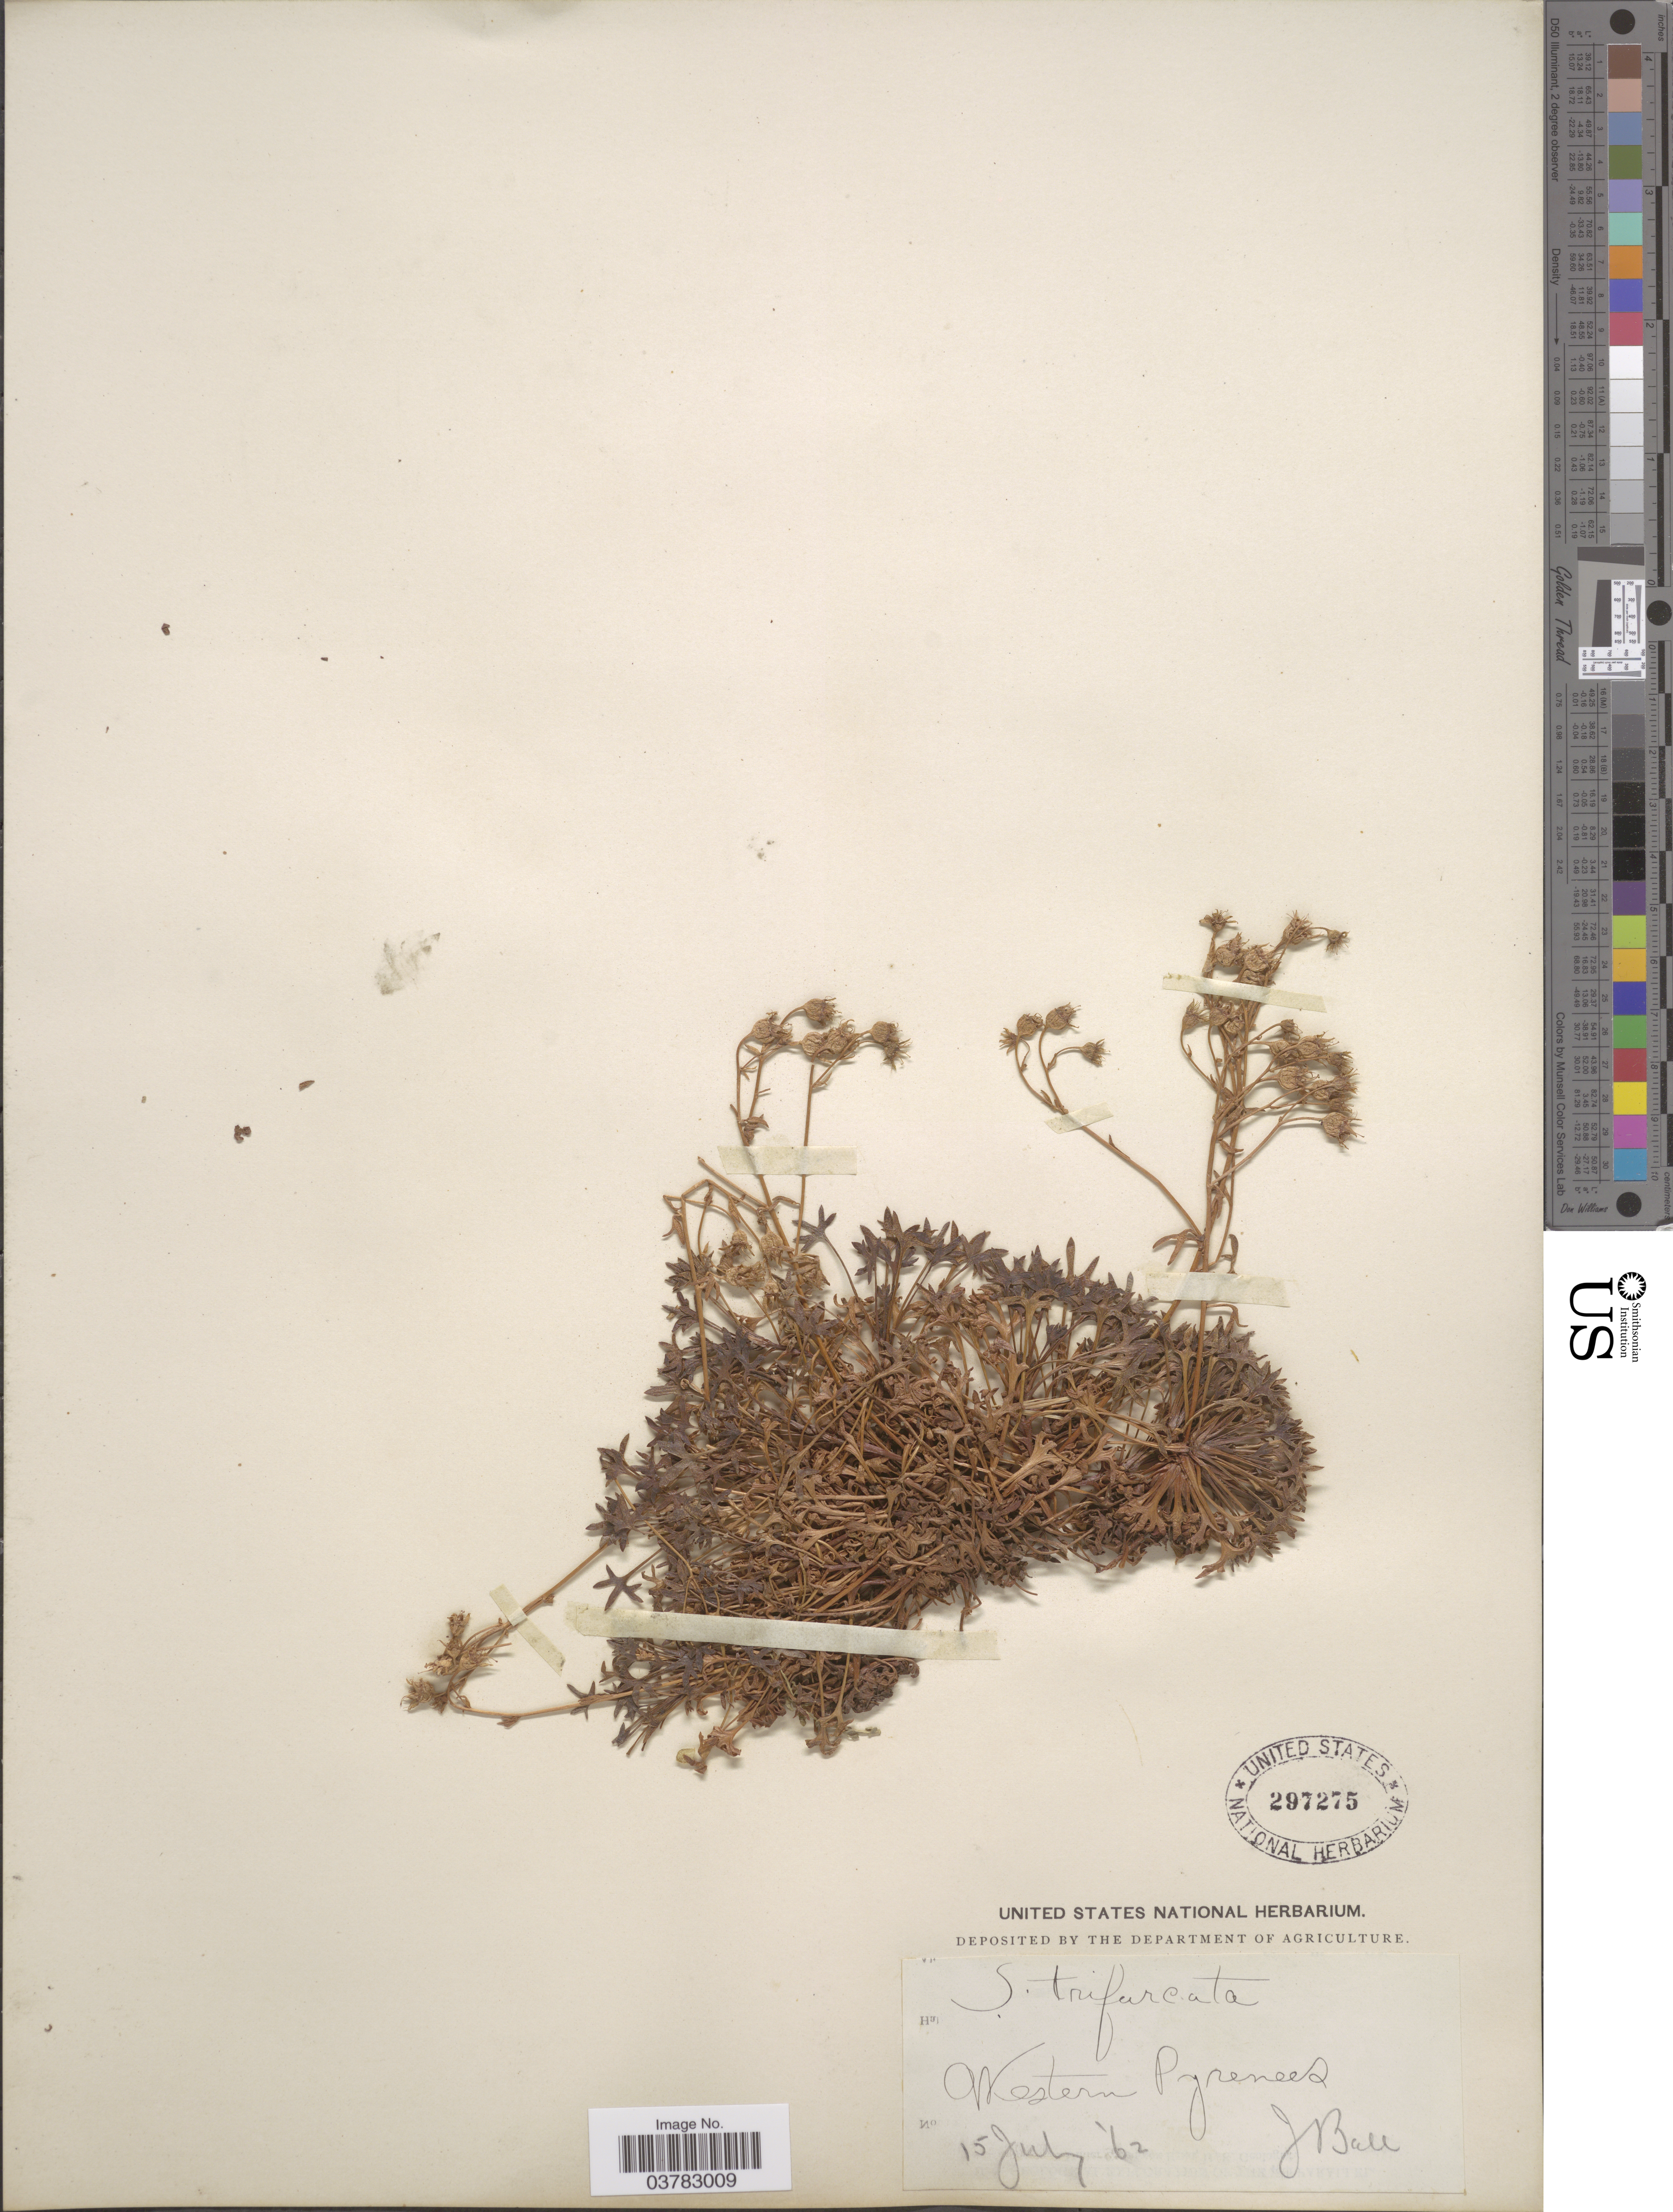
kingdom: Plantae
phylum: Tracheophyta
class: Magnoliopsida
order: Saxifragales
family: Saxifragaceae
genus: Saxifraga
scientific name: Saxifraga trifurcata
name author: Schrad.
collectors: J. Ball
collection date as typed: Transcribed d/m/y: 15/7/62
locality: Western Pyrenees.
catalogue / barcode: US 297275